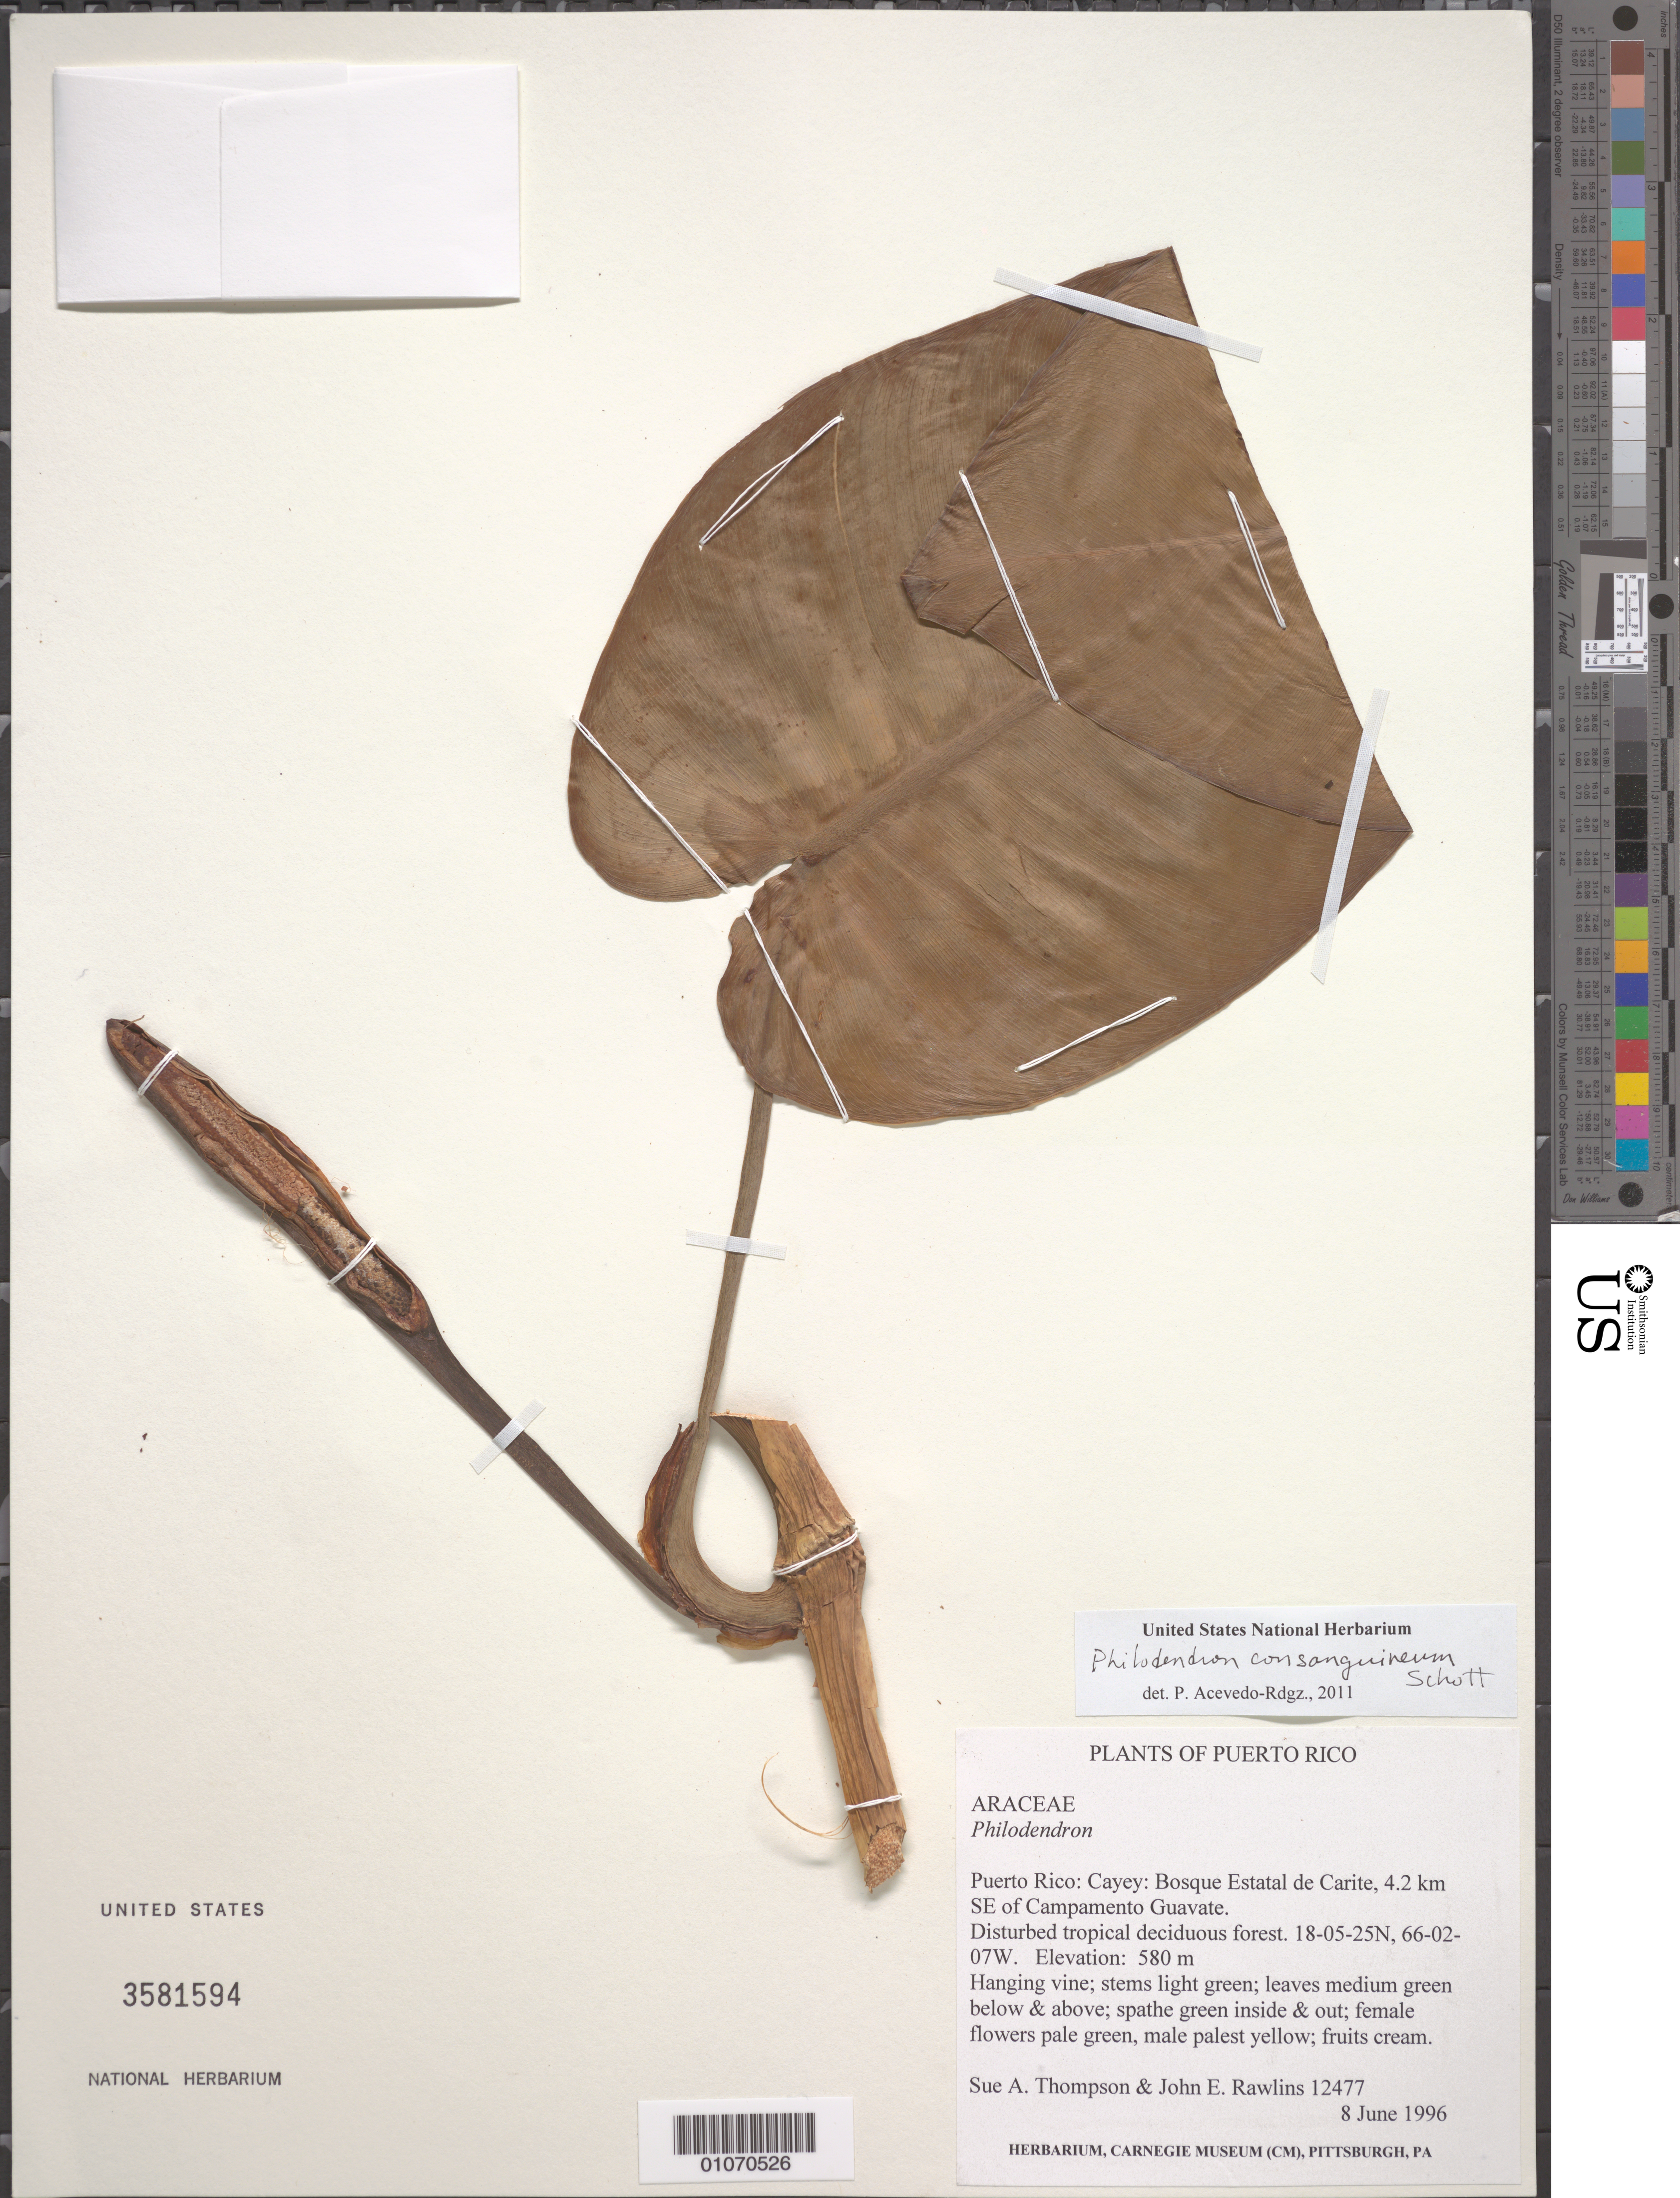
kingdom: Plantae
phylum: Tracheophyta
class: Liliopsida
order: Alismatales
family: Araceae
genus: Philodendron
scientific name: Philodendron consanguineum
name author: Schott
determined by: Acevedo-Rodríguez, P., (BOT), Smithsonian Institution - National Museum of Natural History (UNITED STATES)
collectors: S. A. Thompson & J. Rawlins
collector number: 12477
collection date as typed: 08 Jun 1996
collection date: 1996-06-08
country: Puerto Rico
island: Puerto Rico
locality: Cayey, Bosque Estatel de Carite, 4.2 km SE of Campamento Guavate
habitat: Disturbed tropical deciduous forest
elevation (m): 580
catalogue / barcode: US 3581594